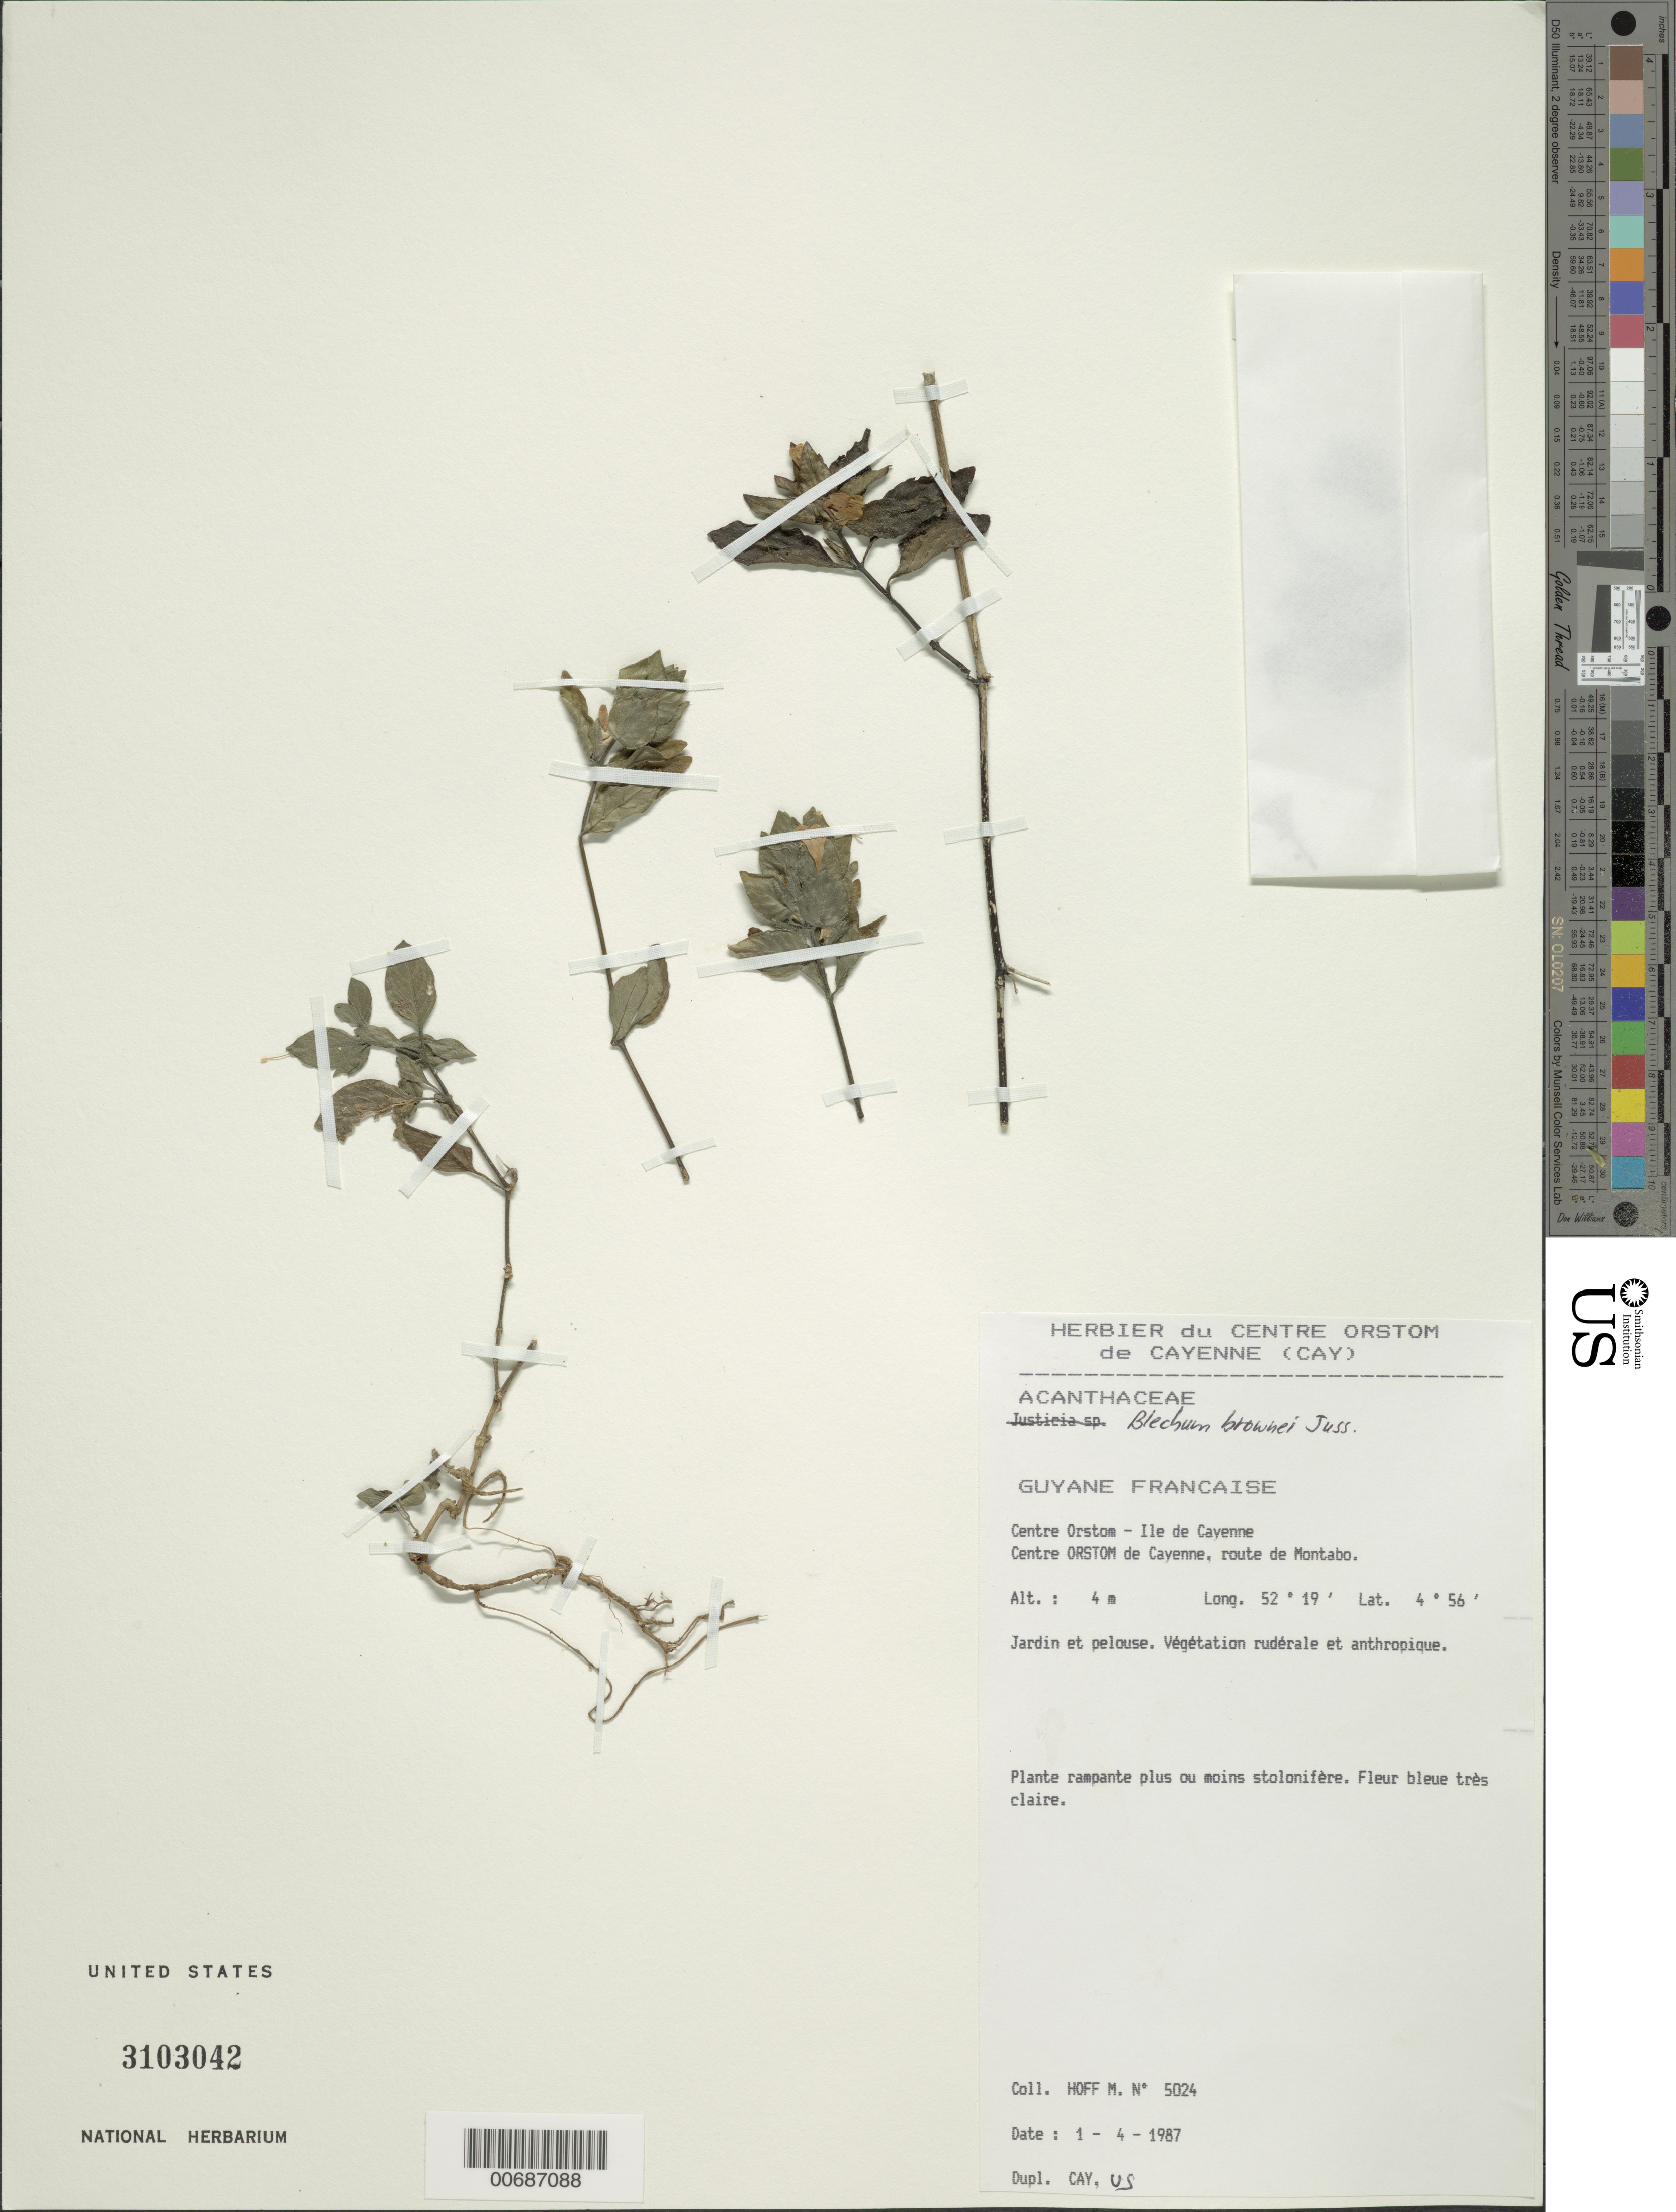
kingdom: Plantae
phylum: Tracheophyta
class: Magnoliopsida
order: Lamiales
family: Acanthaceae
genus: Blechum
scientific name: Blechum brownei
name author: Juss.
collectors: M. Hoff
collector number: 5024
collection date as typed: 1-Apr-87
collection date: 1987-04-01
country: French Guiana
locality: Ile de Cayenne, centre Ostrom de Cayenne, route de Montabo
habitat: Jardin et pelouse; Vegetation ruderale et anthropique.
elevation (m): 4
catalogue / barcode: US 3103042